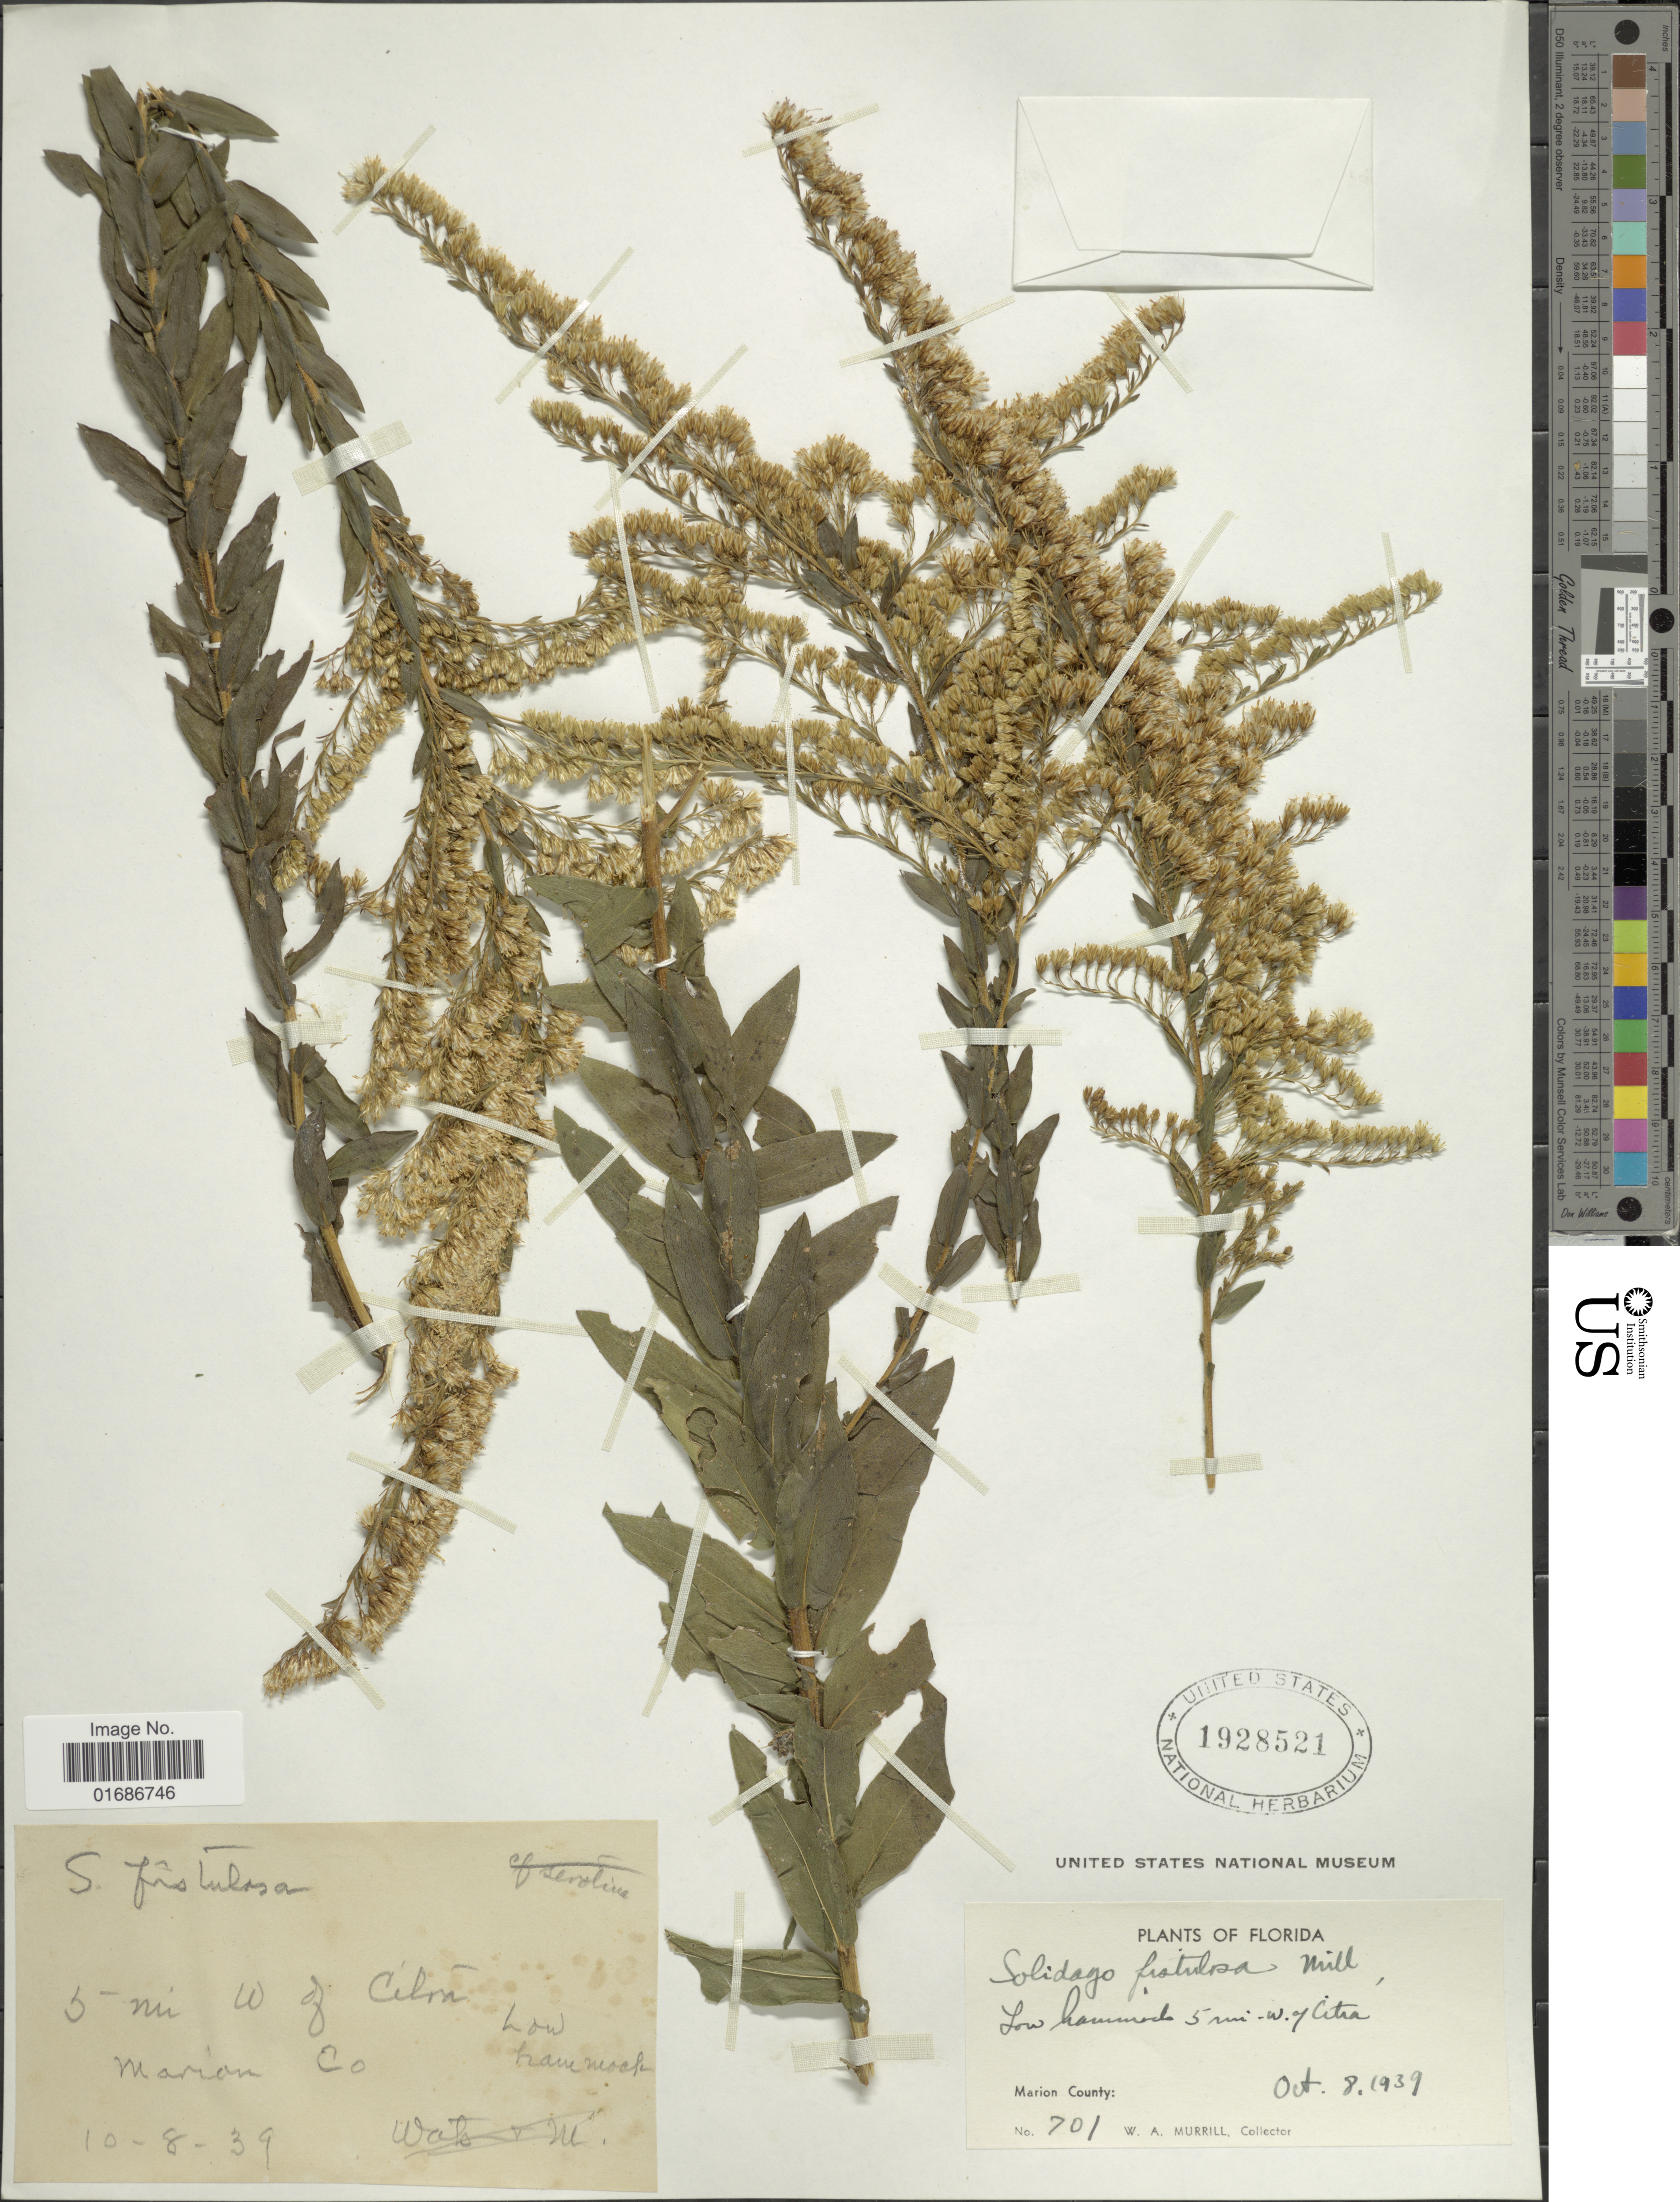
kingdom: Plantae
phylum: Tracheophyta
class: Magnoliopsida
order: Asterales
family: Asteraceae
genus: Solidago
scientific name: Solidago fistulosa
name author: Mill.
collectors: W. A. Murrill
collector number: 701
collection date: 1939-10-08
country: United States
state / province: Florida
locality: Low hammock 5 mi. W. of Citra, LMarion County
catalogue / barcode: US 1928521